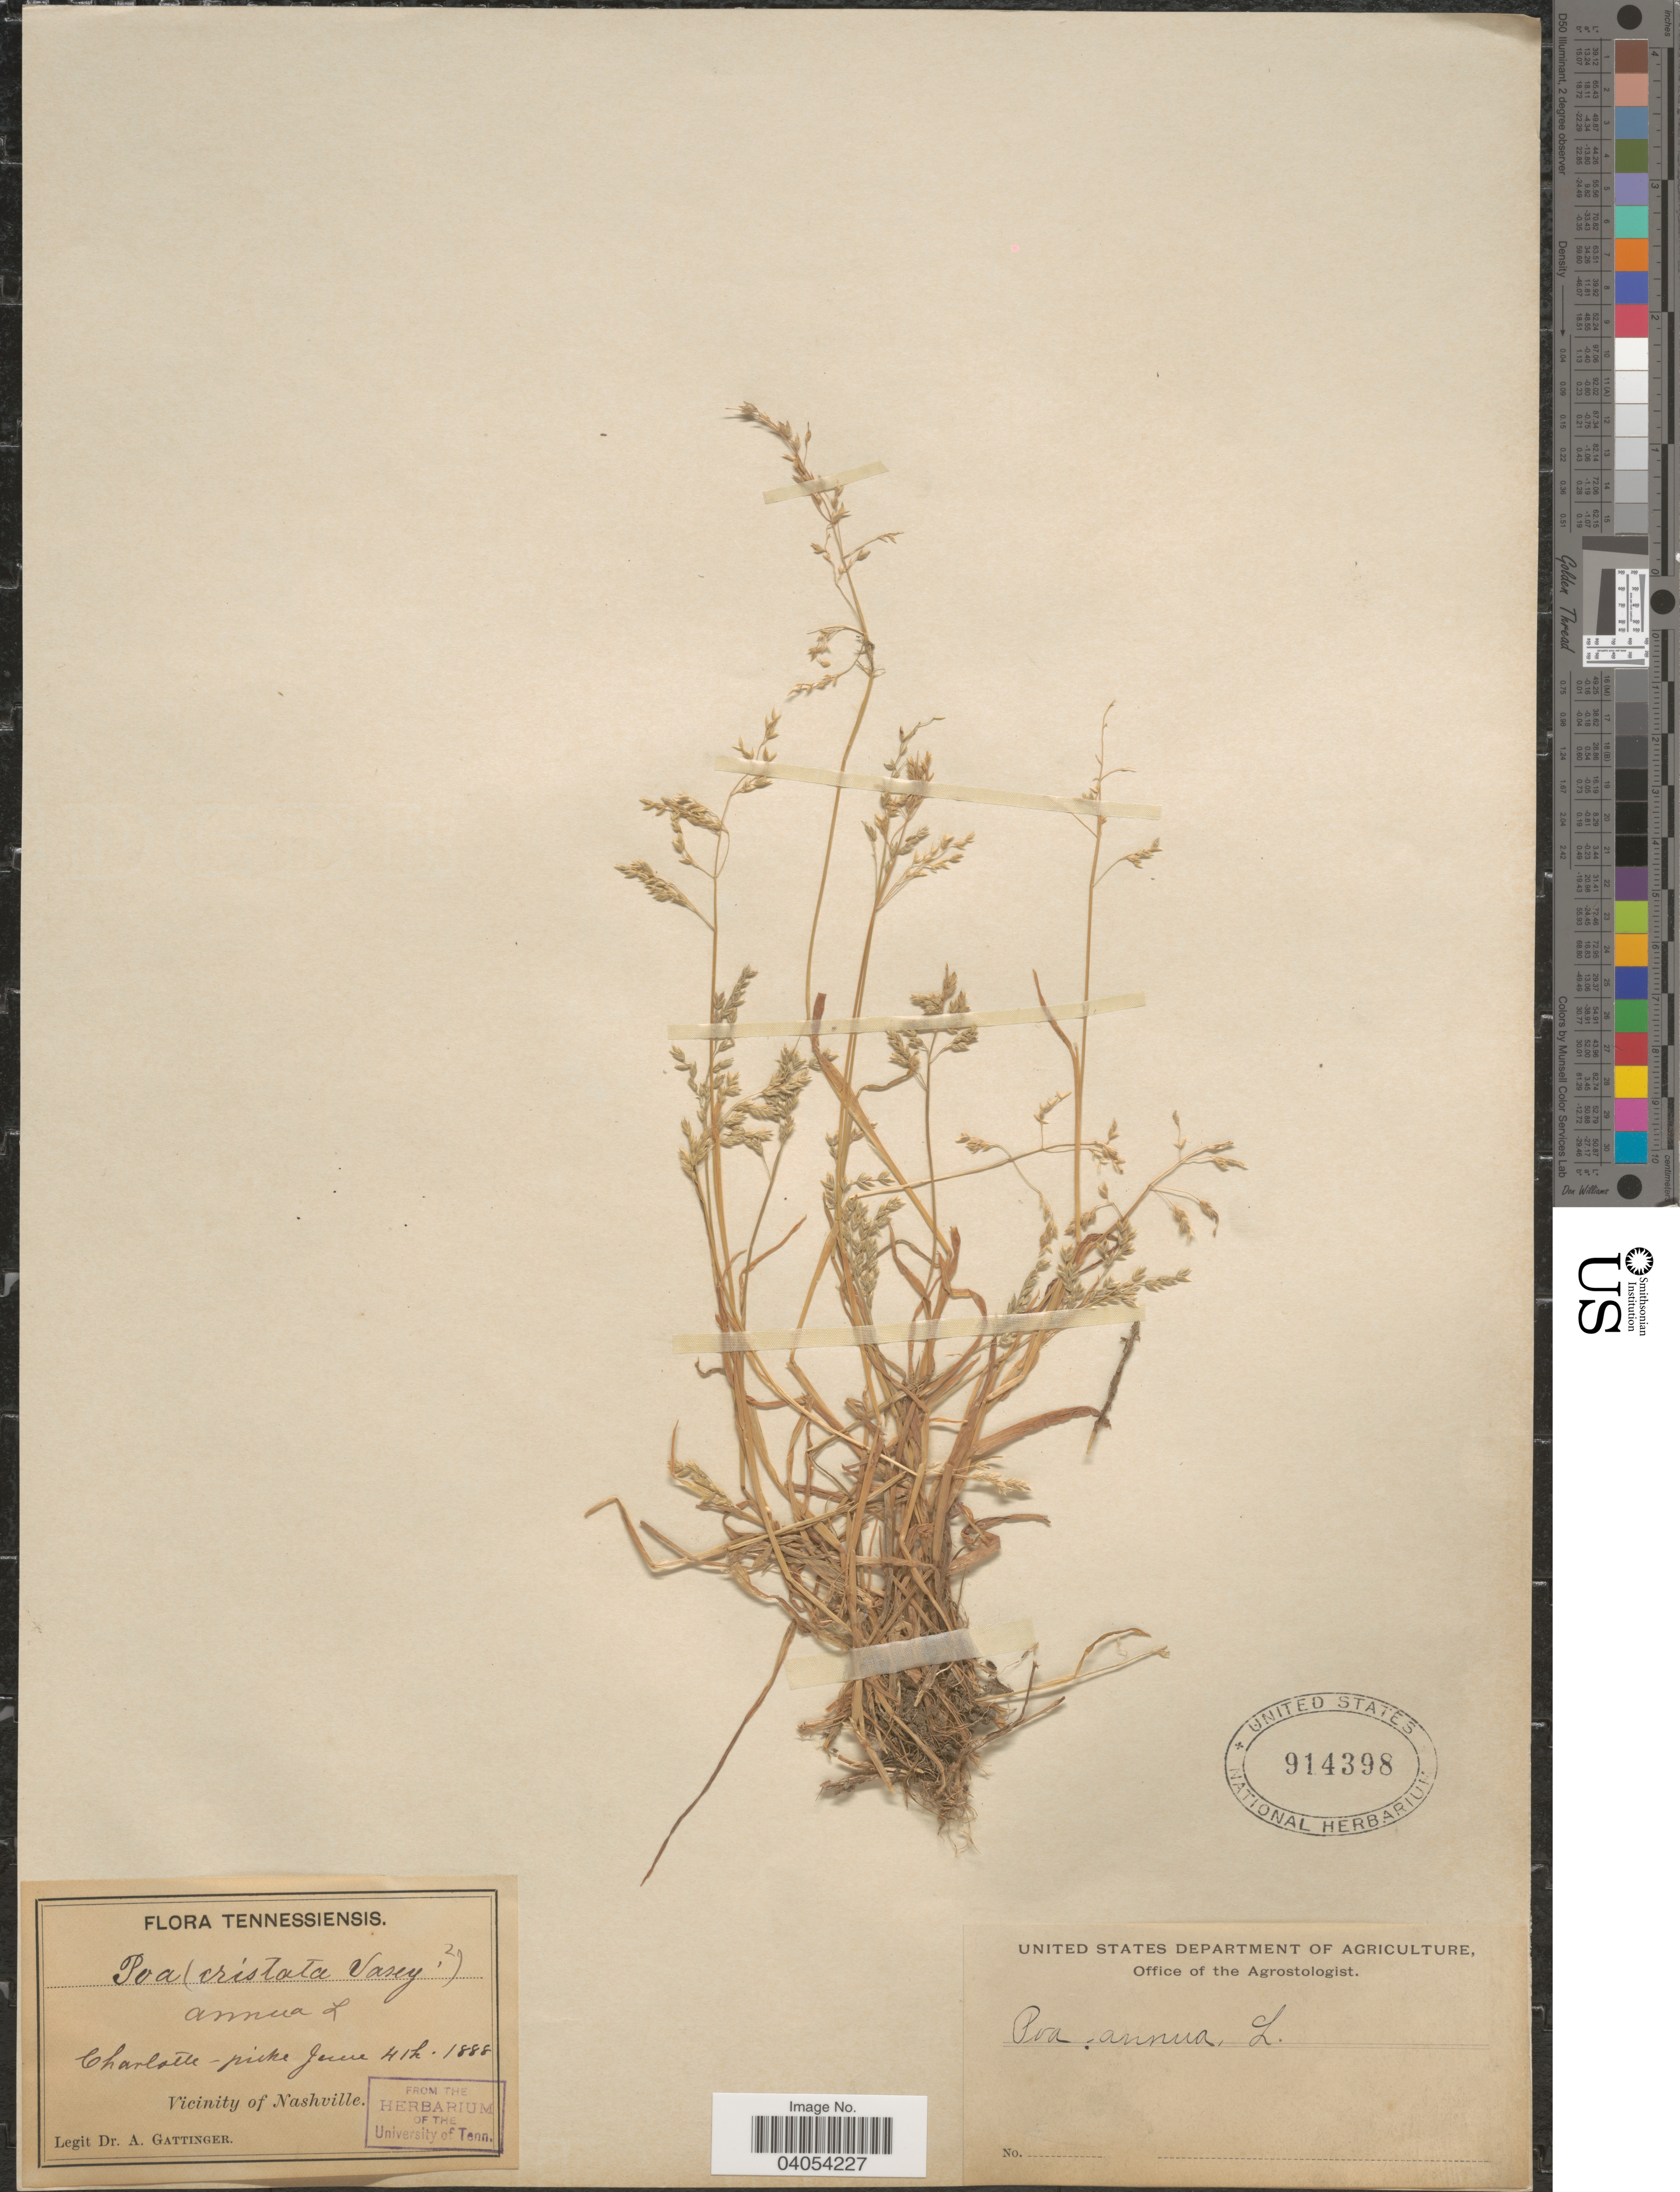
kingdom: Plantae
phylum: Tracheophyta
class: Liliopsida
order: Poales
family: Poaceae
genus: Poa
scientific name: Poa annua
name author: L.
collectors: A. Gattinger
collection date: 1888-06-04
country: United States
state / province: Tennessee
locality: Charlotte. Vicinity of Nashville.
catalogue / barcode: US 914398